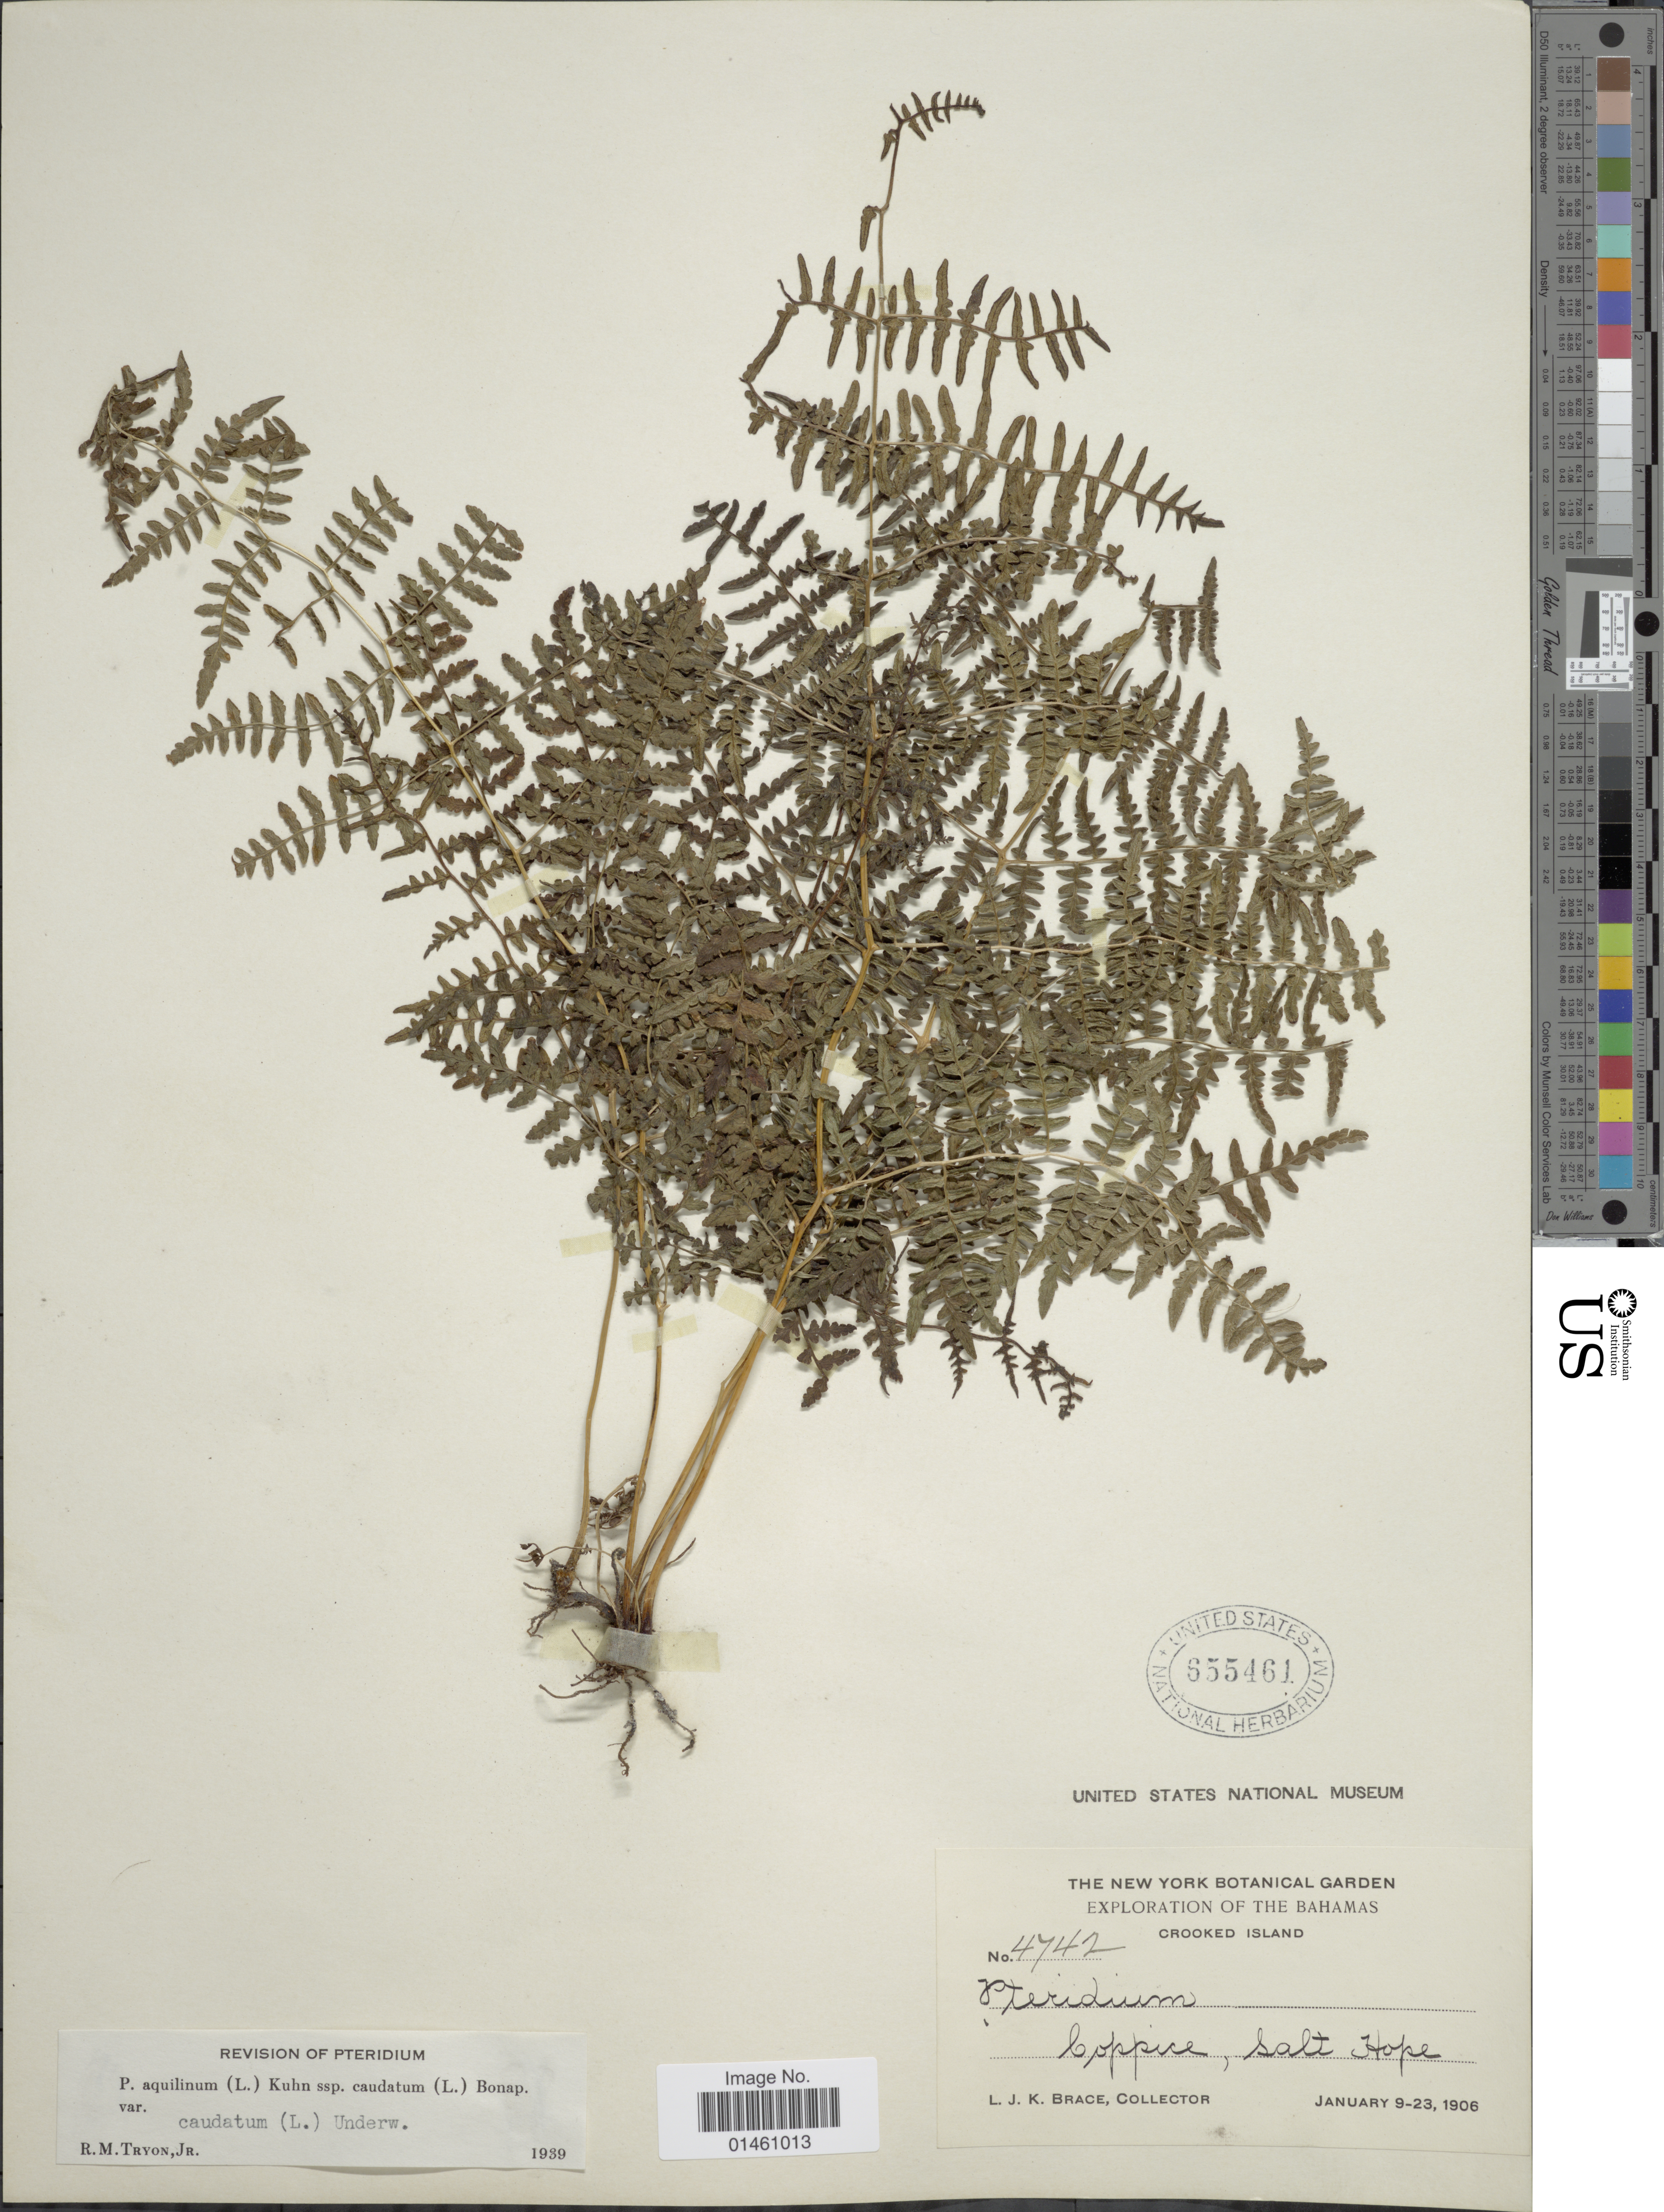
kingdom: Plantae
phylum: Tracheophyta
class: Polypodiopsida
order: Polypodiales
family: Dennstaedtiaceae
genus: Pteridium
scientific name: Pteridium caudatum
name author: (L.) Maxon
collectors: L. J. K. Brace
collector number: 4742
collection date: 1906-01-09/1906-01-23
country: Bahamas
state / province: Acklins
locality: Crooked Island, Coppice, Salt Hope.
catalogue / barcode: US 655461